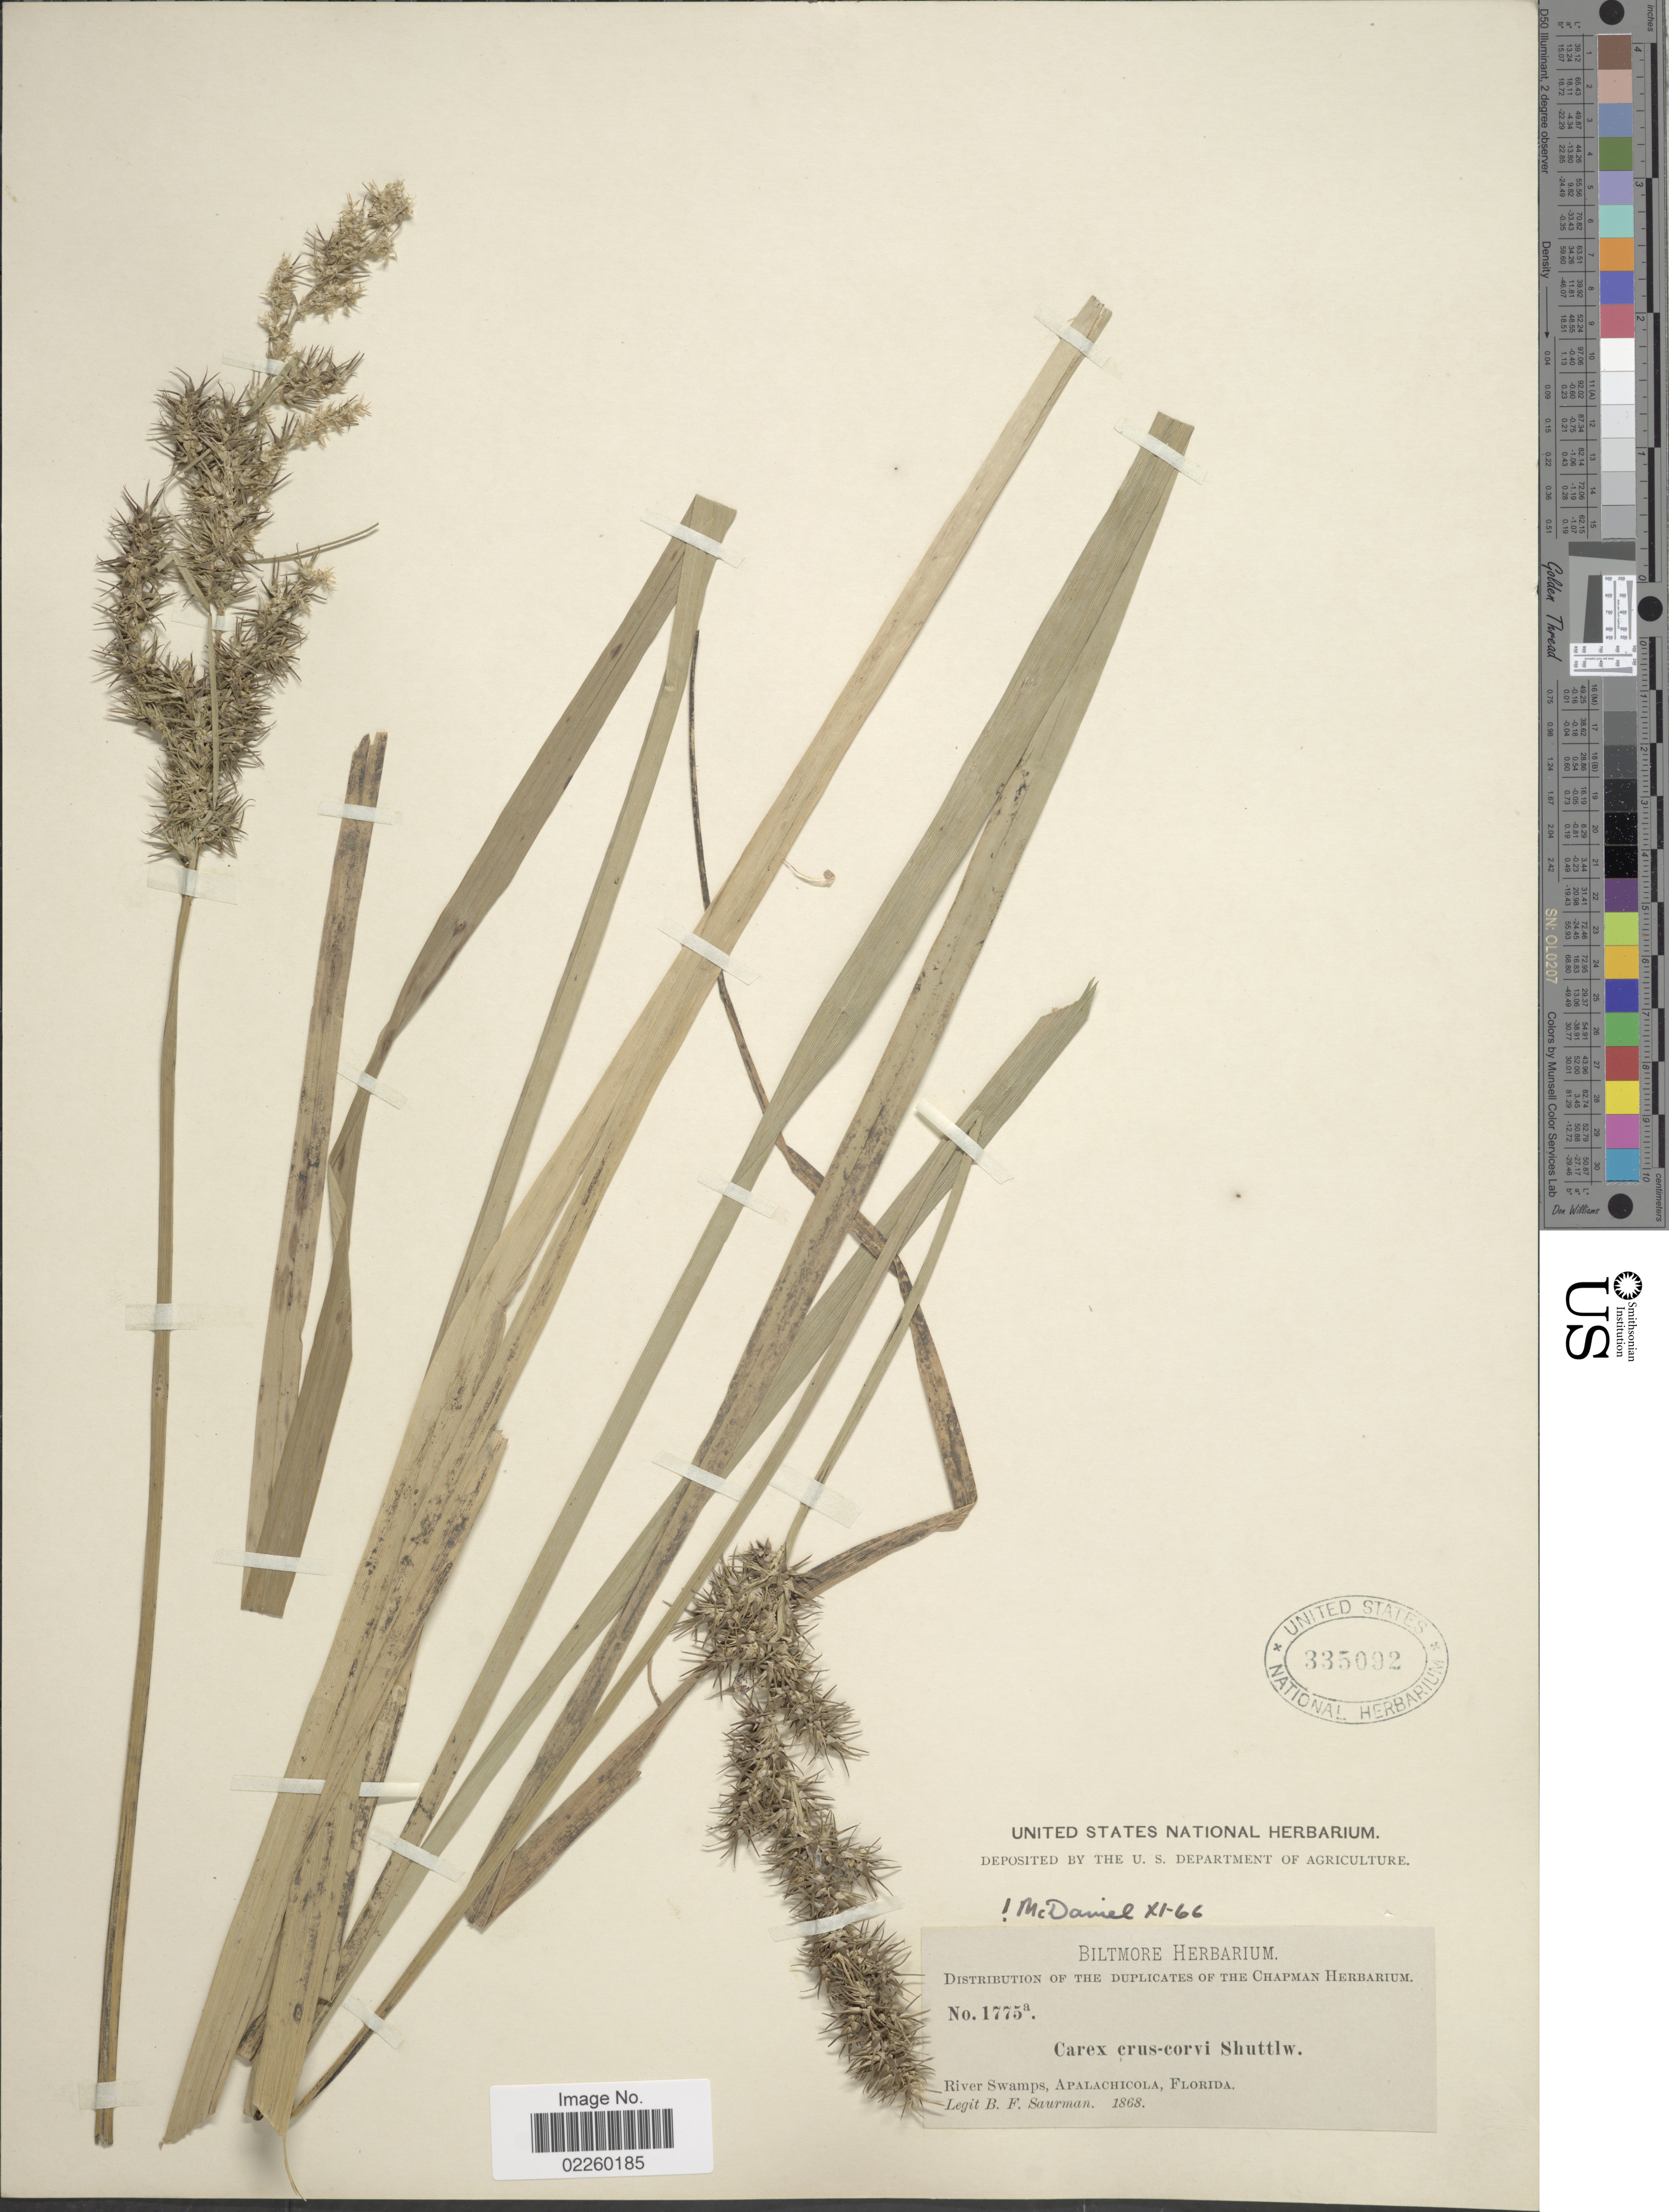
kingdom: Plantae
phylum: Tracheophyta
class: Liliopsida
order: Poales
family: Cyperaceae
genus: Carex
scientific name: Carex crus-corvi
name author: Shuttlew. ex Kunze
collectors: B. F. Saurman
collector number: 1775a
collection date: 1868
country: United States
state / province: Florida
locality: River Swamps, Apalachicola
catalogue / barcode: US 335092